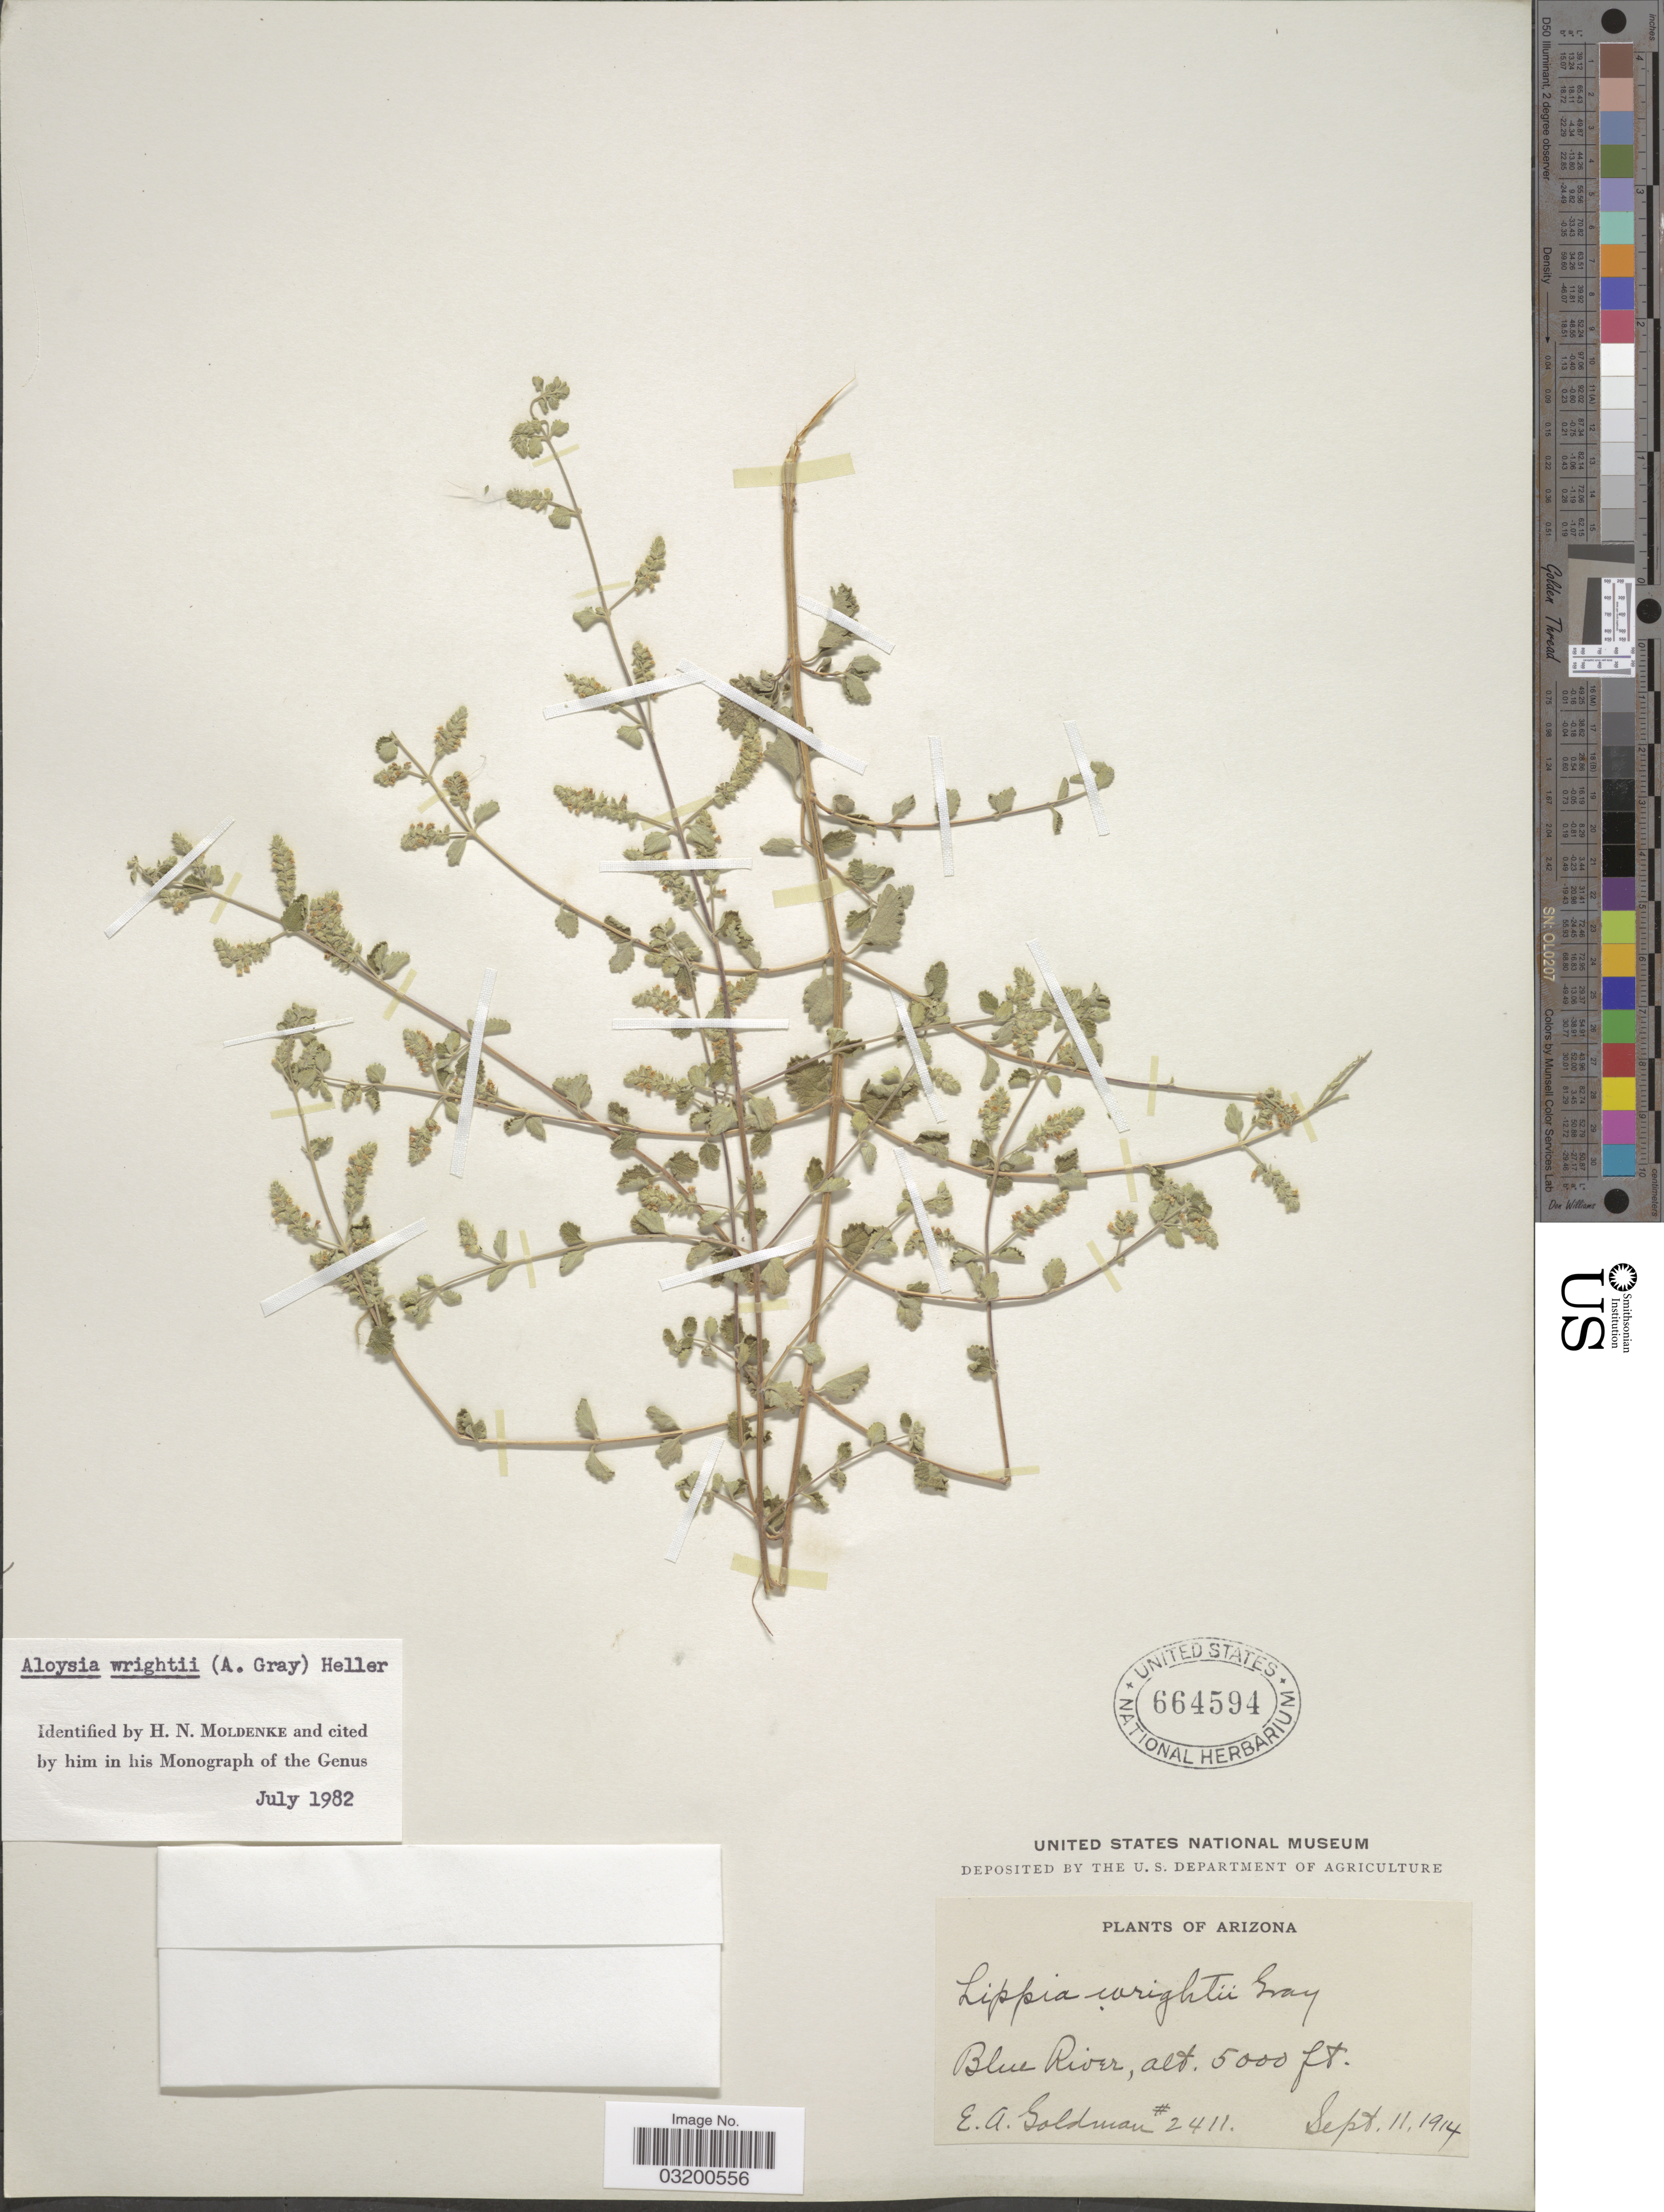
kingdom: Plantae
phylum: Tracheophyta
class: Magnoliopsida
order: Lamiales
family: Verbenaceae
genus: Aloysia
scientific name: Aloysia wrightii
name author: A. Heller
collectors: E. A. Goldman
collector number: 2411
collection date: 1914-09-11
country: United States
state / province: Arizona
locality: Blue River.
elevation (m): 1524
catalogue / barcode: US 664594